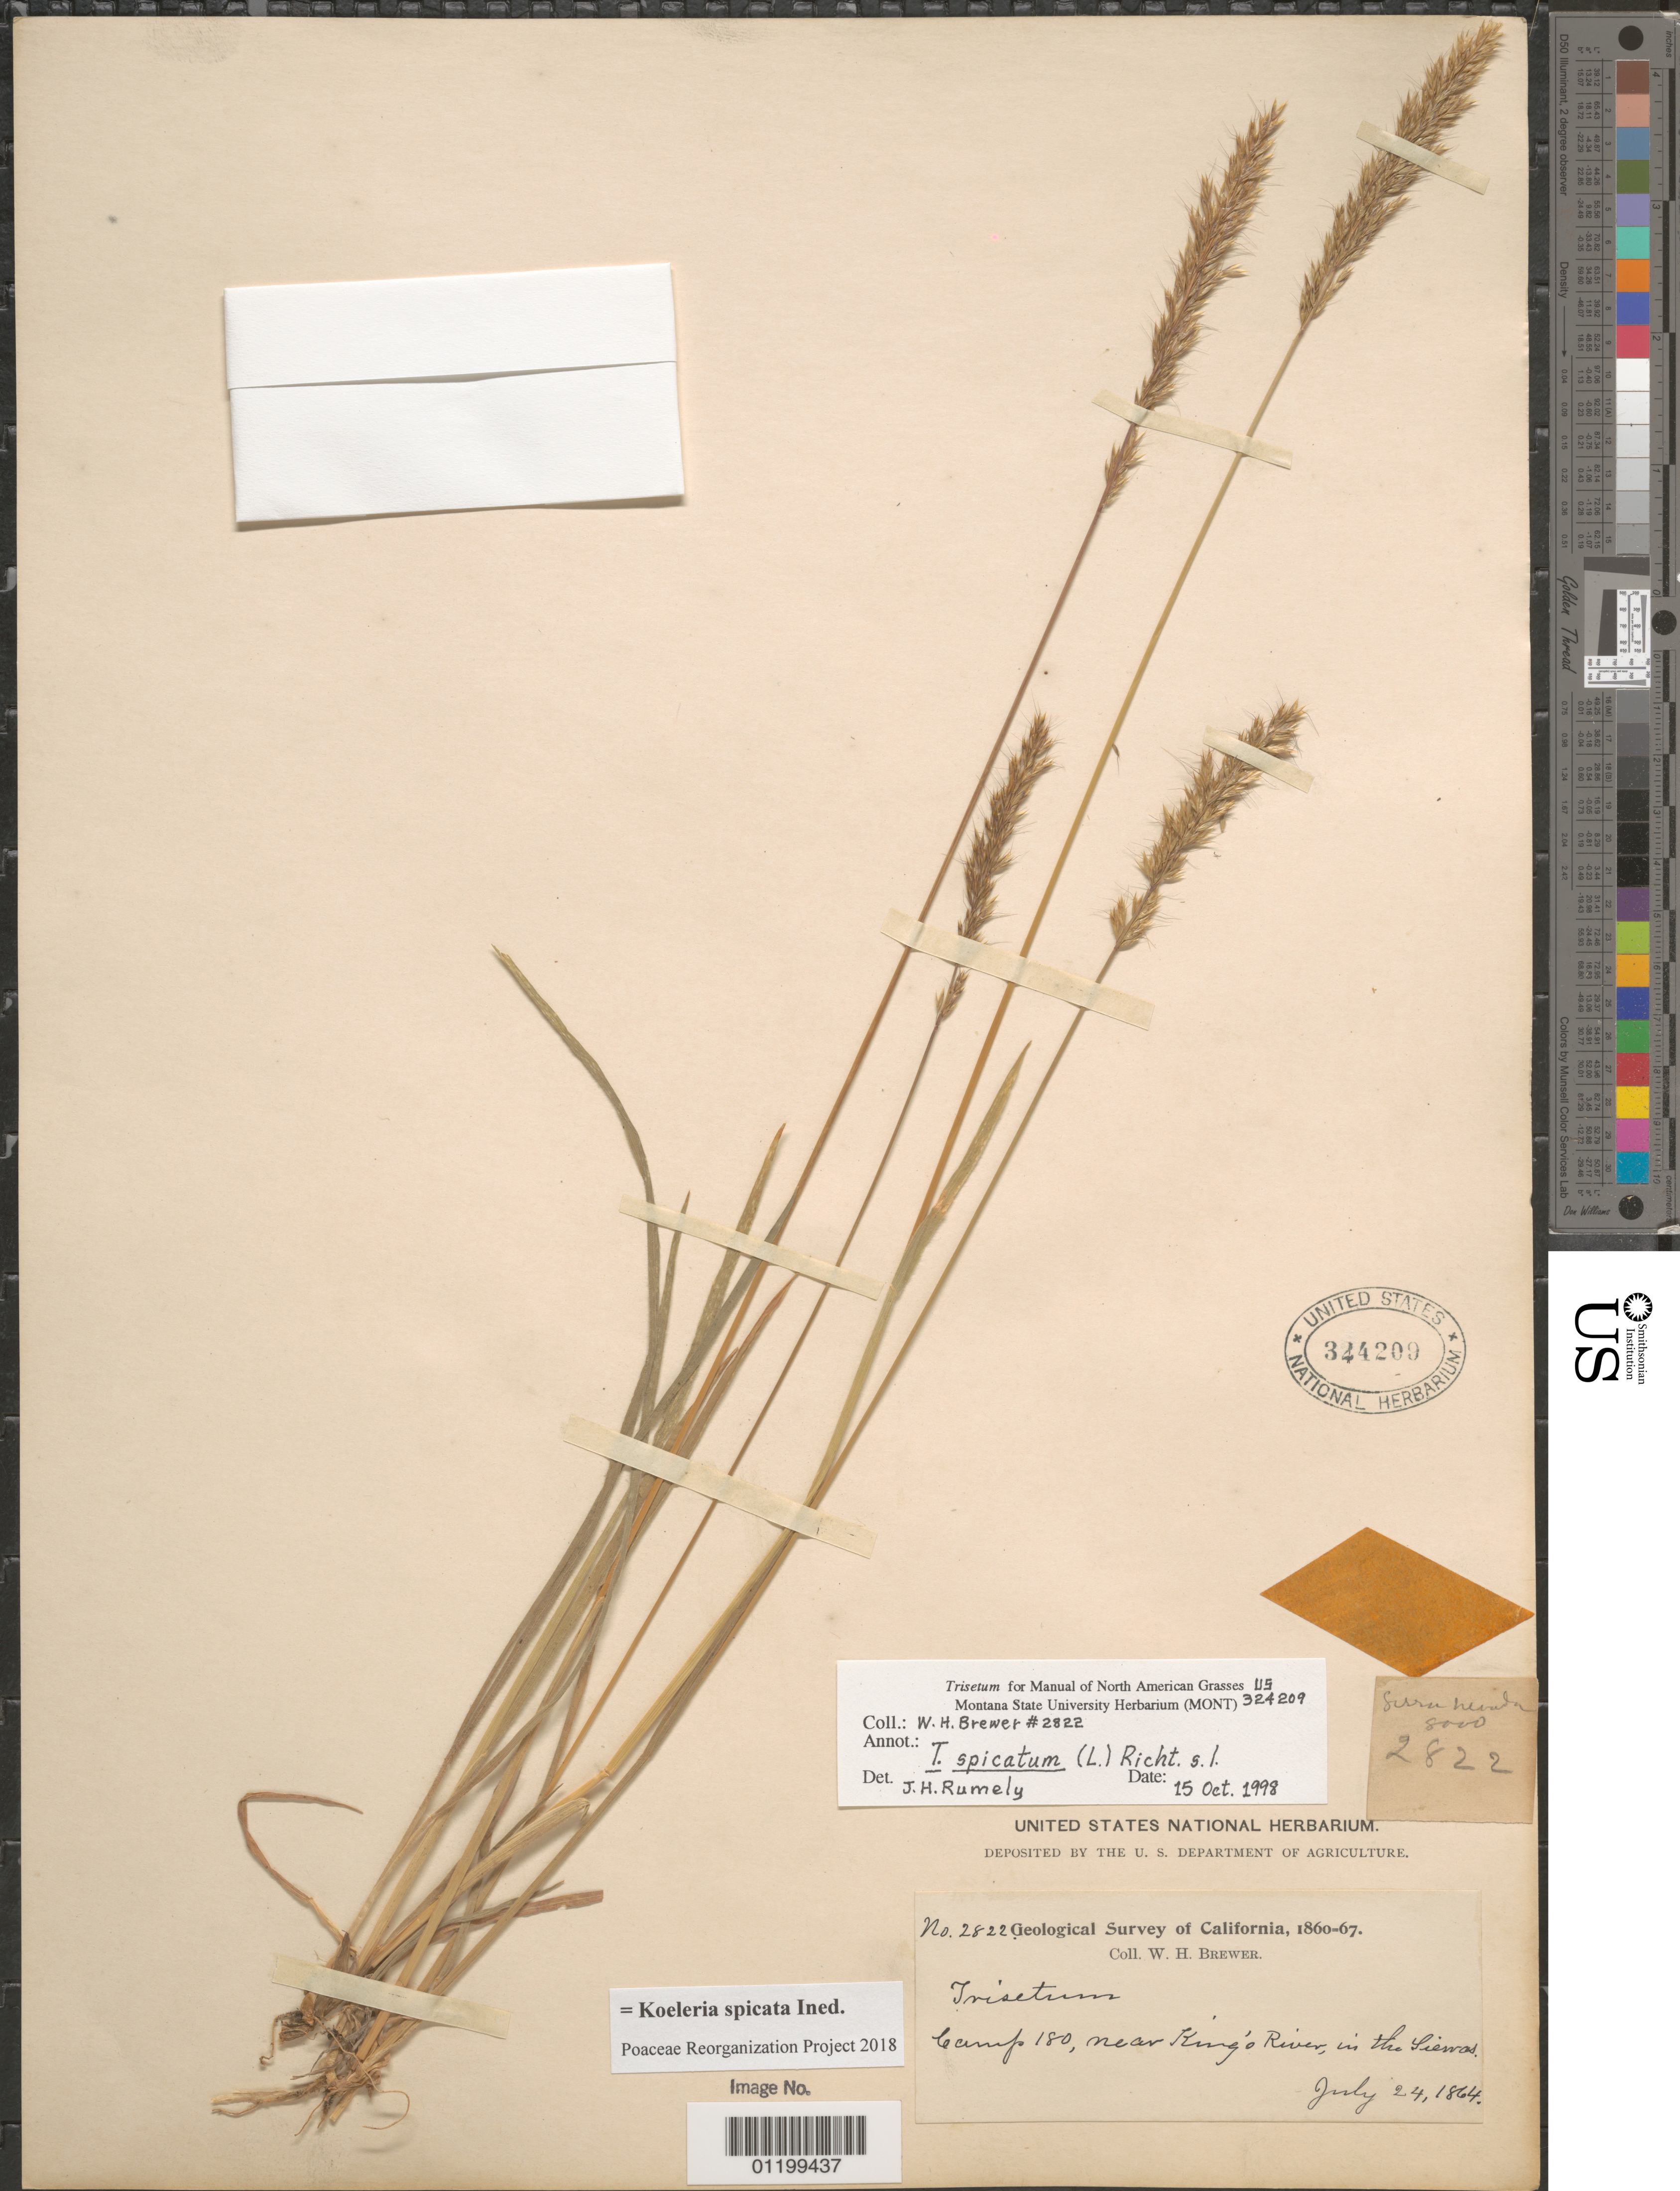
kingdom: Plantae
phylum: Tracheophyta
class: Liliopsida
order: Poales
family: Poaceae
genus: Koeleria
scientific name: Koeleria spicata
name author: (L.) Barberá et al.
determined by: Poaceae Reorganization Project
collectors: W. H. Brewer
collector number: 2822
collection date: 1864-07-24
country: United States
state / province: California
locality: Camp 180, near King's River.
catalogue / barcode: US 344209